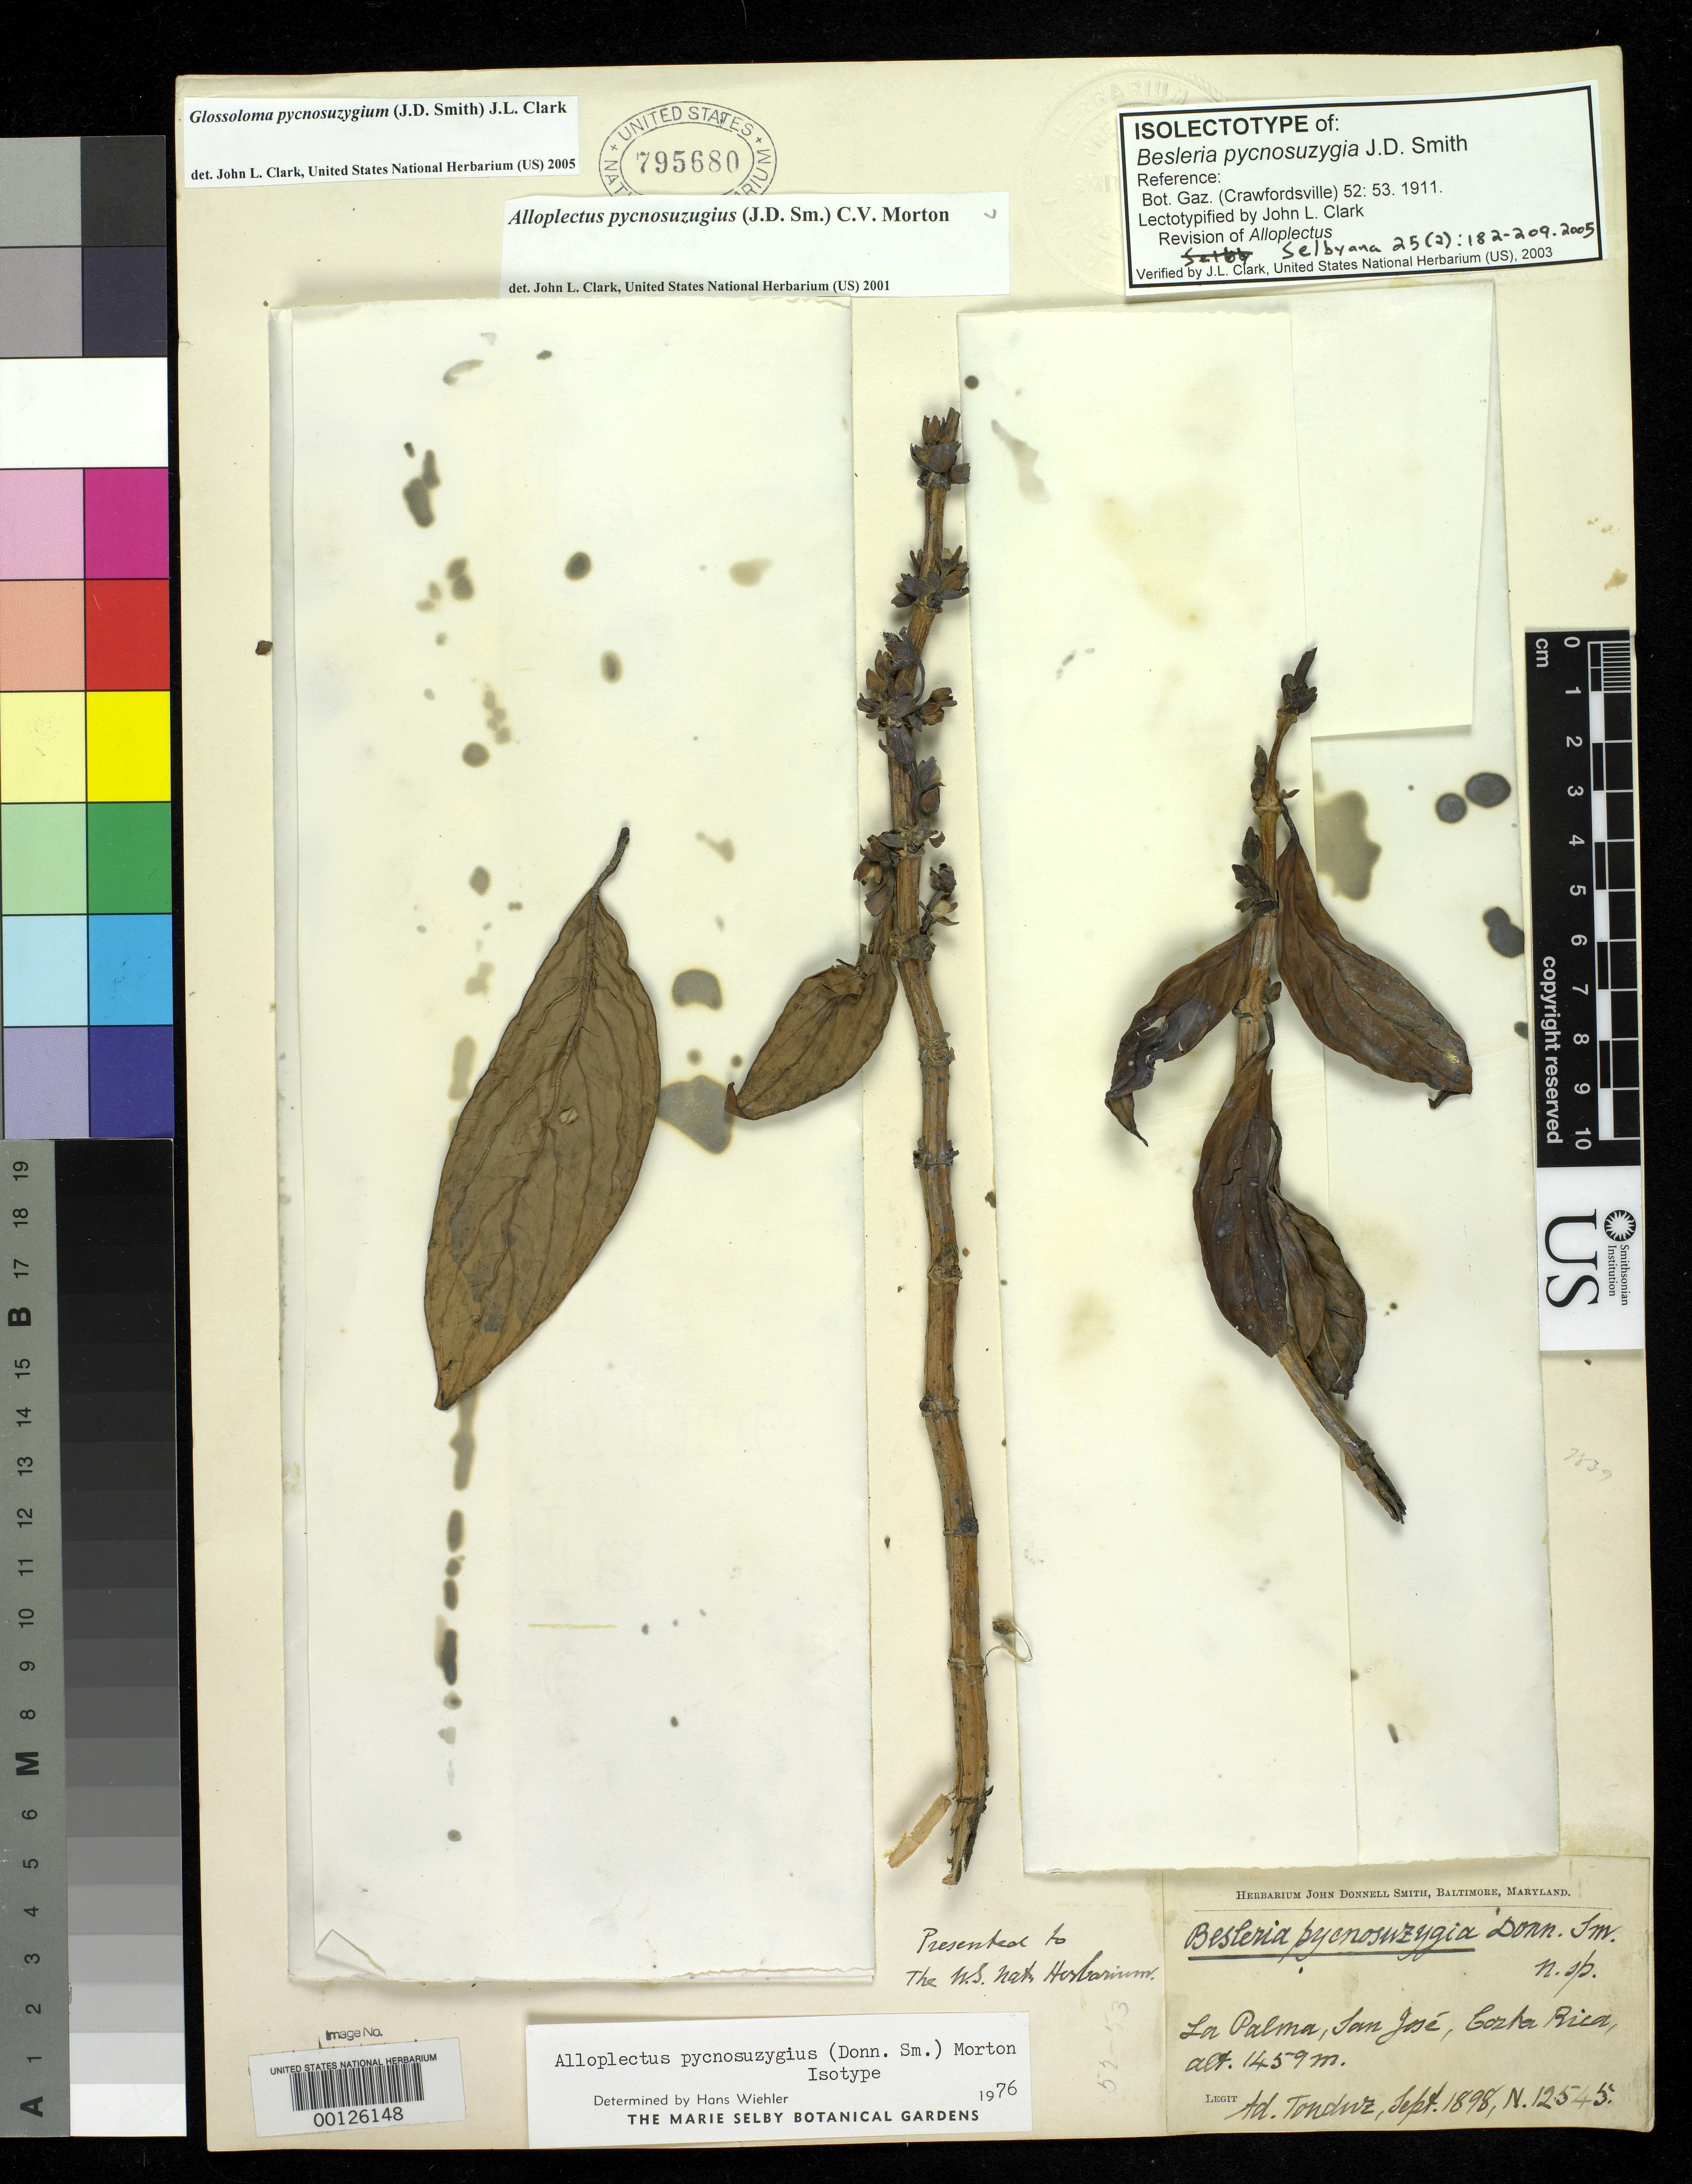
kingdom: Plantae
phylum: Tracheophyta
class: Magnoliopsida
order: Lamiales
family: Gesneriaceae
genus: Besleria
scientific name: Besleria pycnosuzygia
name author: Donn. Sm.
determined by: Clark, J. L., (SEL), The Marie Selby Botanical Garden (UNITED STATES)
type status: Isolectotype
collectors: A. Tonduz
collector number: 12545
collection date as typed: Sep 1898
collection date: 1898-09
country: Costa Rica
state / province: San José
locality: La Palma.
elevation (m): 1459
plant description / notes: Previously annotated as holotype by Wiehler (1976).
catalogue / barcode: US 795680